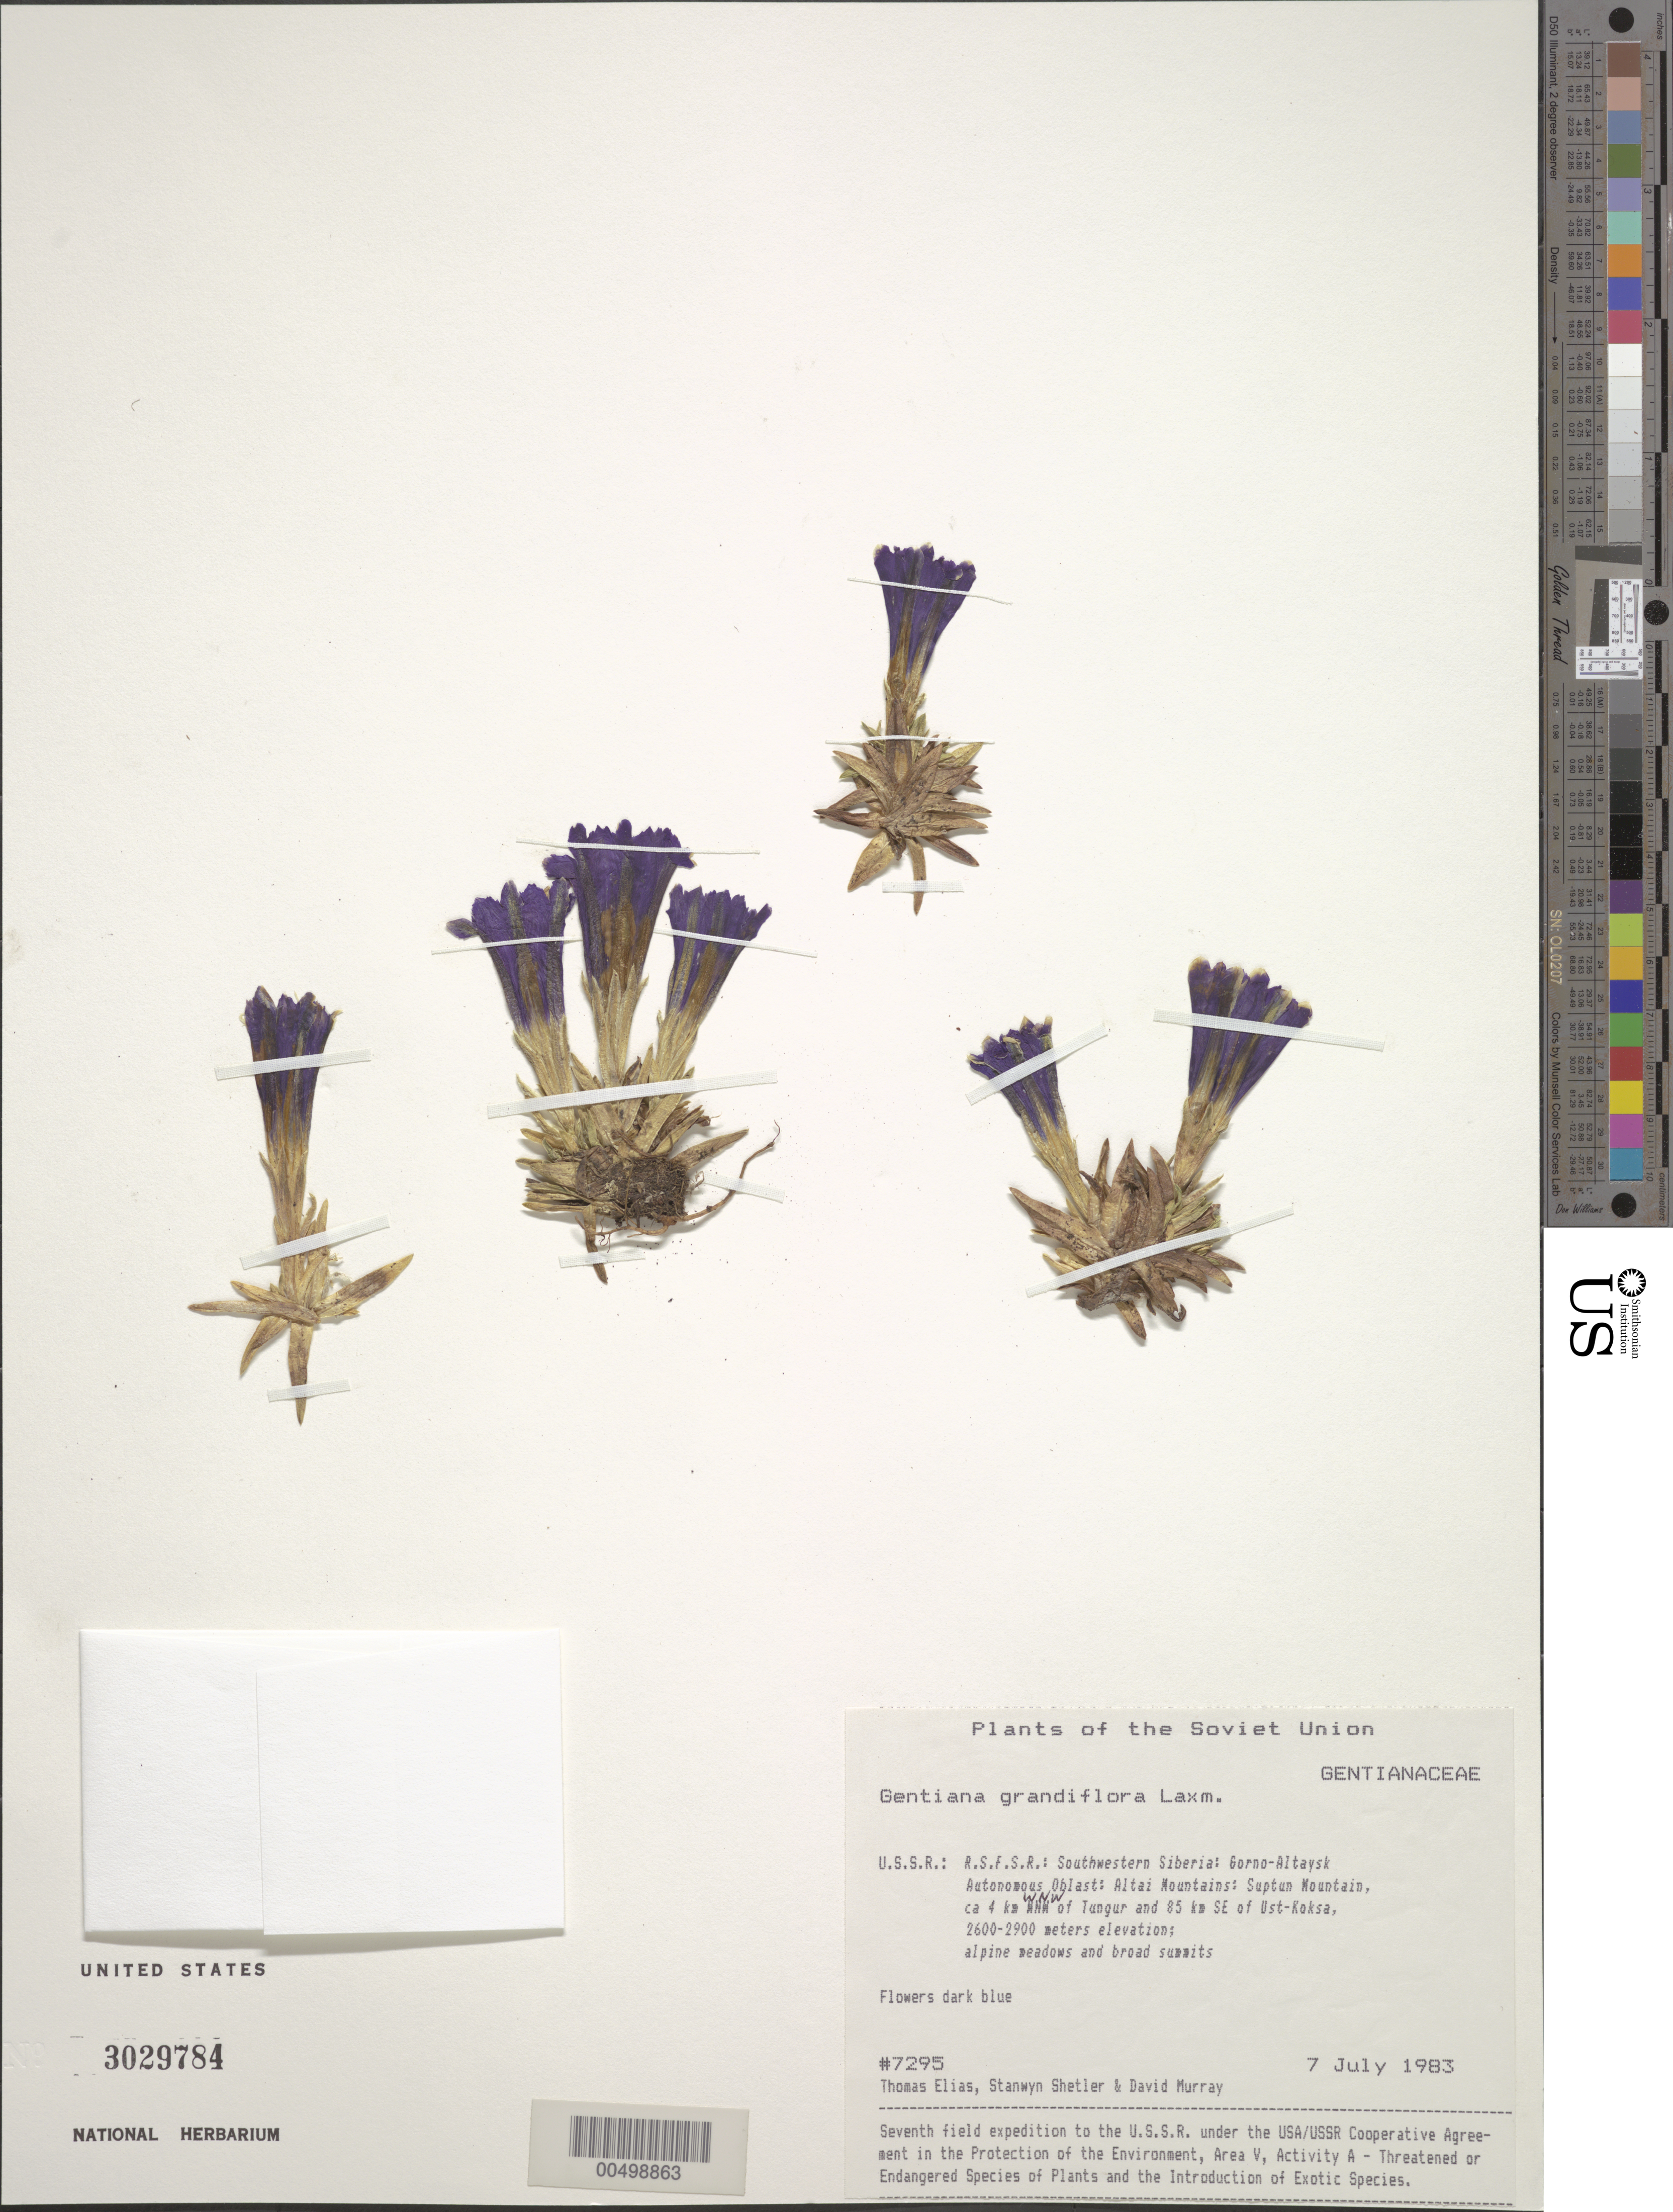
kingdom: Plantae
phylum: Tracheophyta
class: Magnoliopsida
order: Gentianales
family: Gentianaceae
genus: Gentiana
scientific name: Gentiana grandiflora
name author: Laxm.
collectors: T. Elias, S. Shetler & D. F. Murray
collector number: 7295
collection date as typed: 07 Jul 1983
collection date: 1983-07-07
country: Russian Federation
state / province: Altai Republic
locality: Altai Mountains, Suptun Mountain, ca. 4 km WNW of Tungur and 85 km SE of Ust-Koksa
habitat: alpine meadows and broad summits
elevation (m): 2600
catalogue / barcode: US 3029784